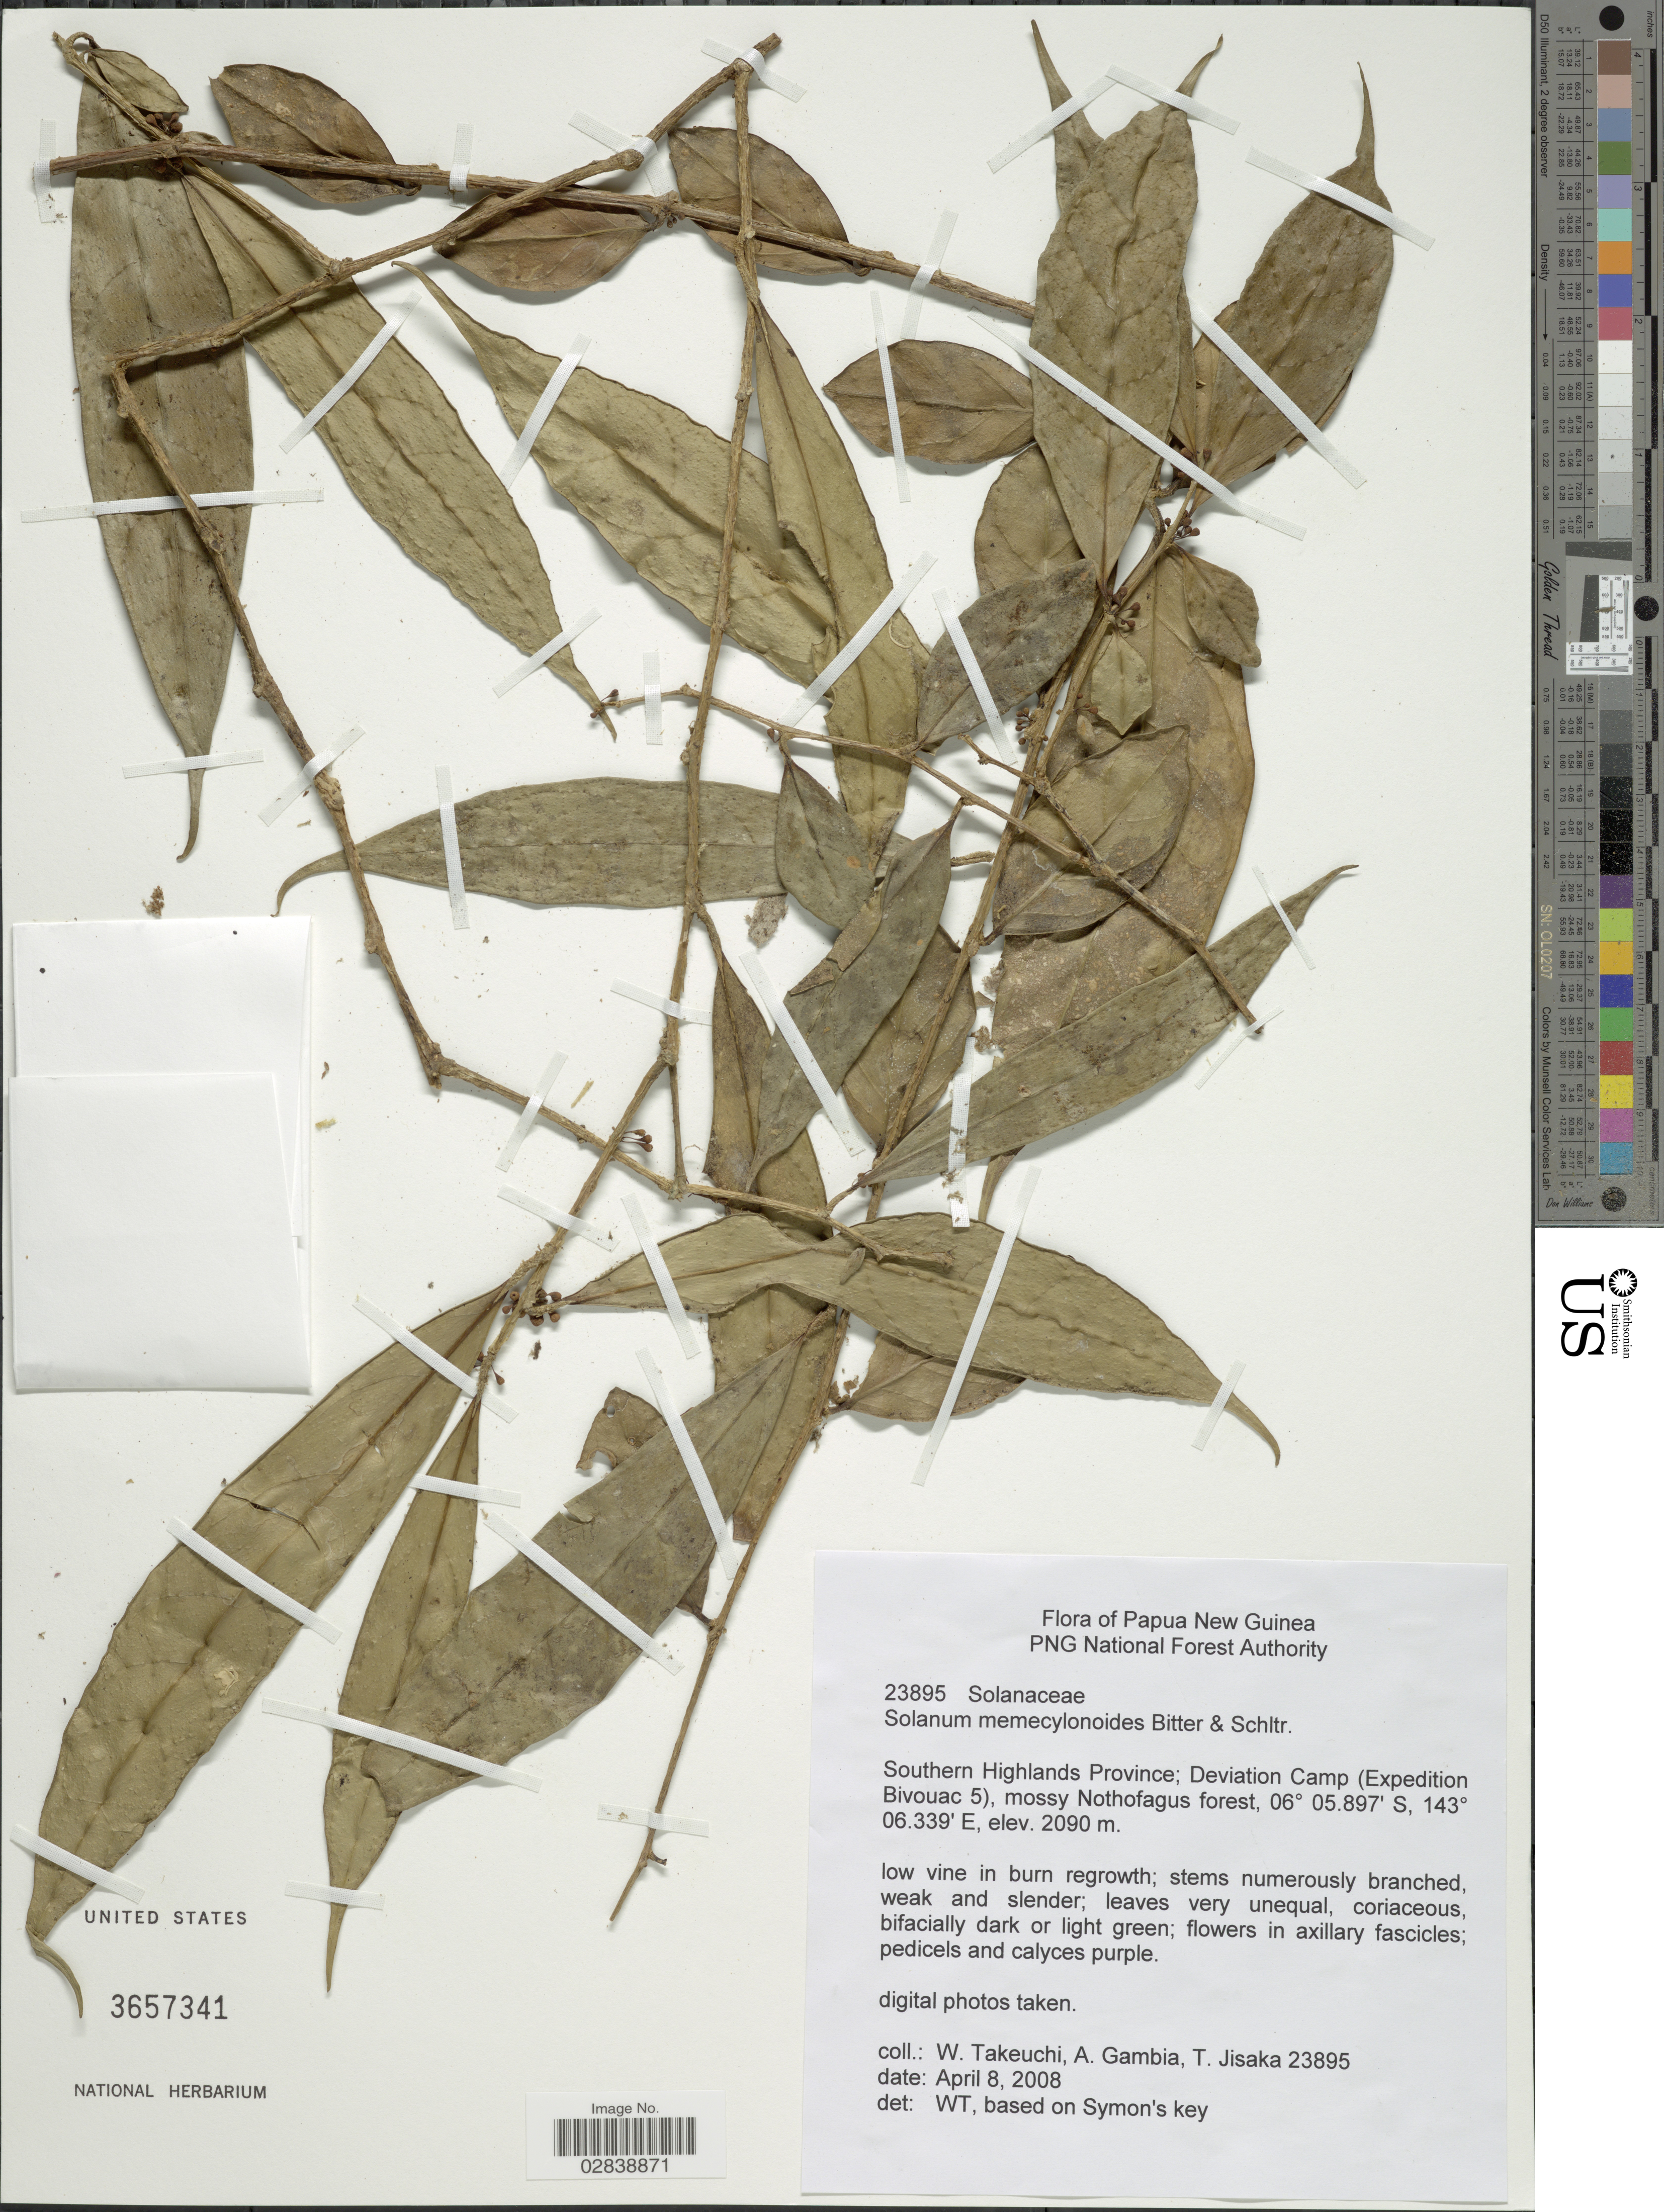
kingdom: Plantae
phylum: Tracheophyta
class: Magnoliopsida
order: Solanales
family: Solanaceae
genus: Lycianthes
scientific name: Lycianthes impar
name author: (Warb.) Bitter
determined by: Knapp, S. D.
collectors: W. Takeuchi, A. Gambia & T. Jisaka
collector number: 23895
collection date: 2008-04-08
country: Papua New Guinea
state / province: Southern Highlands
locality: Southern Highlands Province; Deviation Camp (Expedition Bivouac 5).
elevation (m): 2090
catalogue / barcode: US 3657341